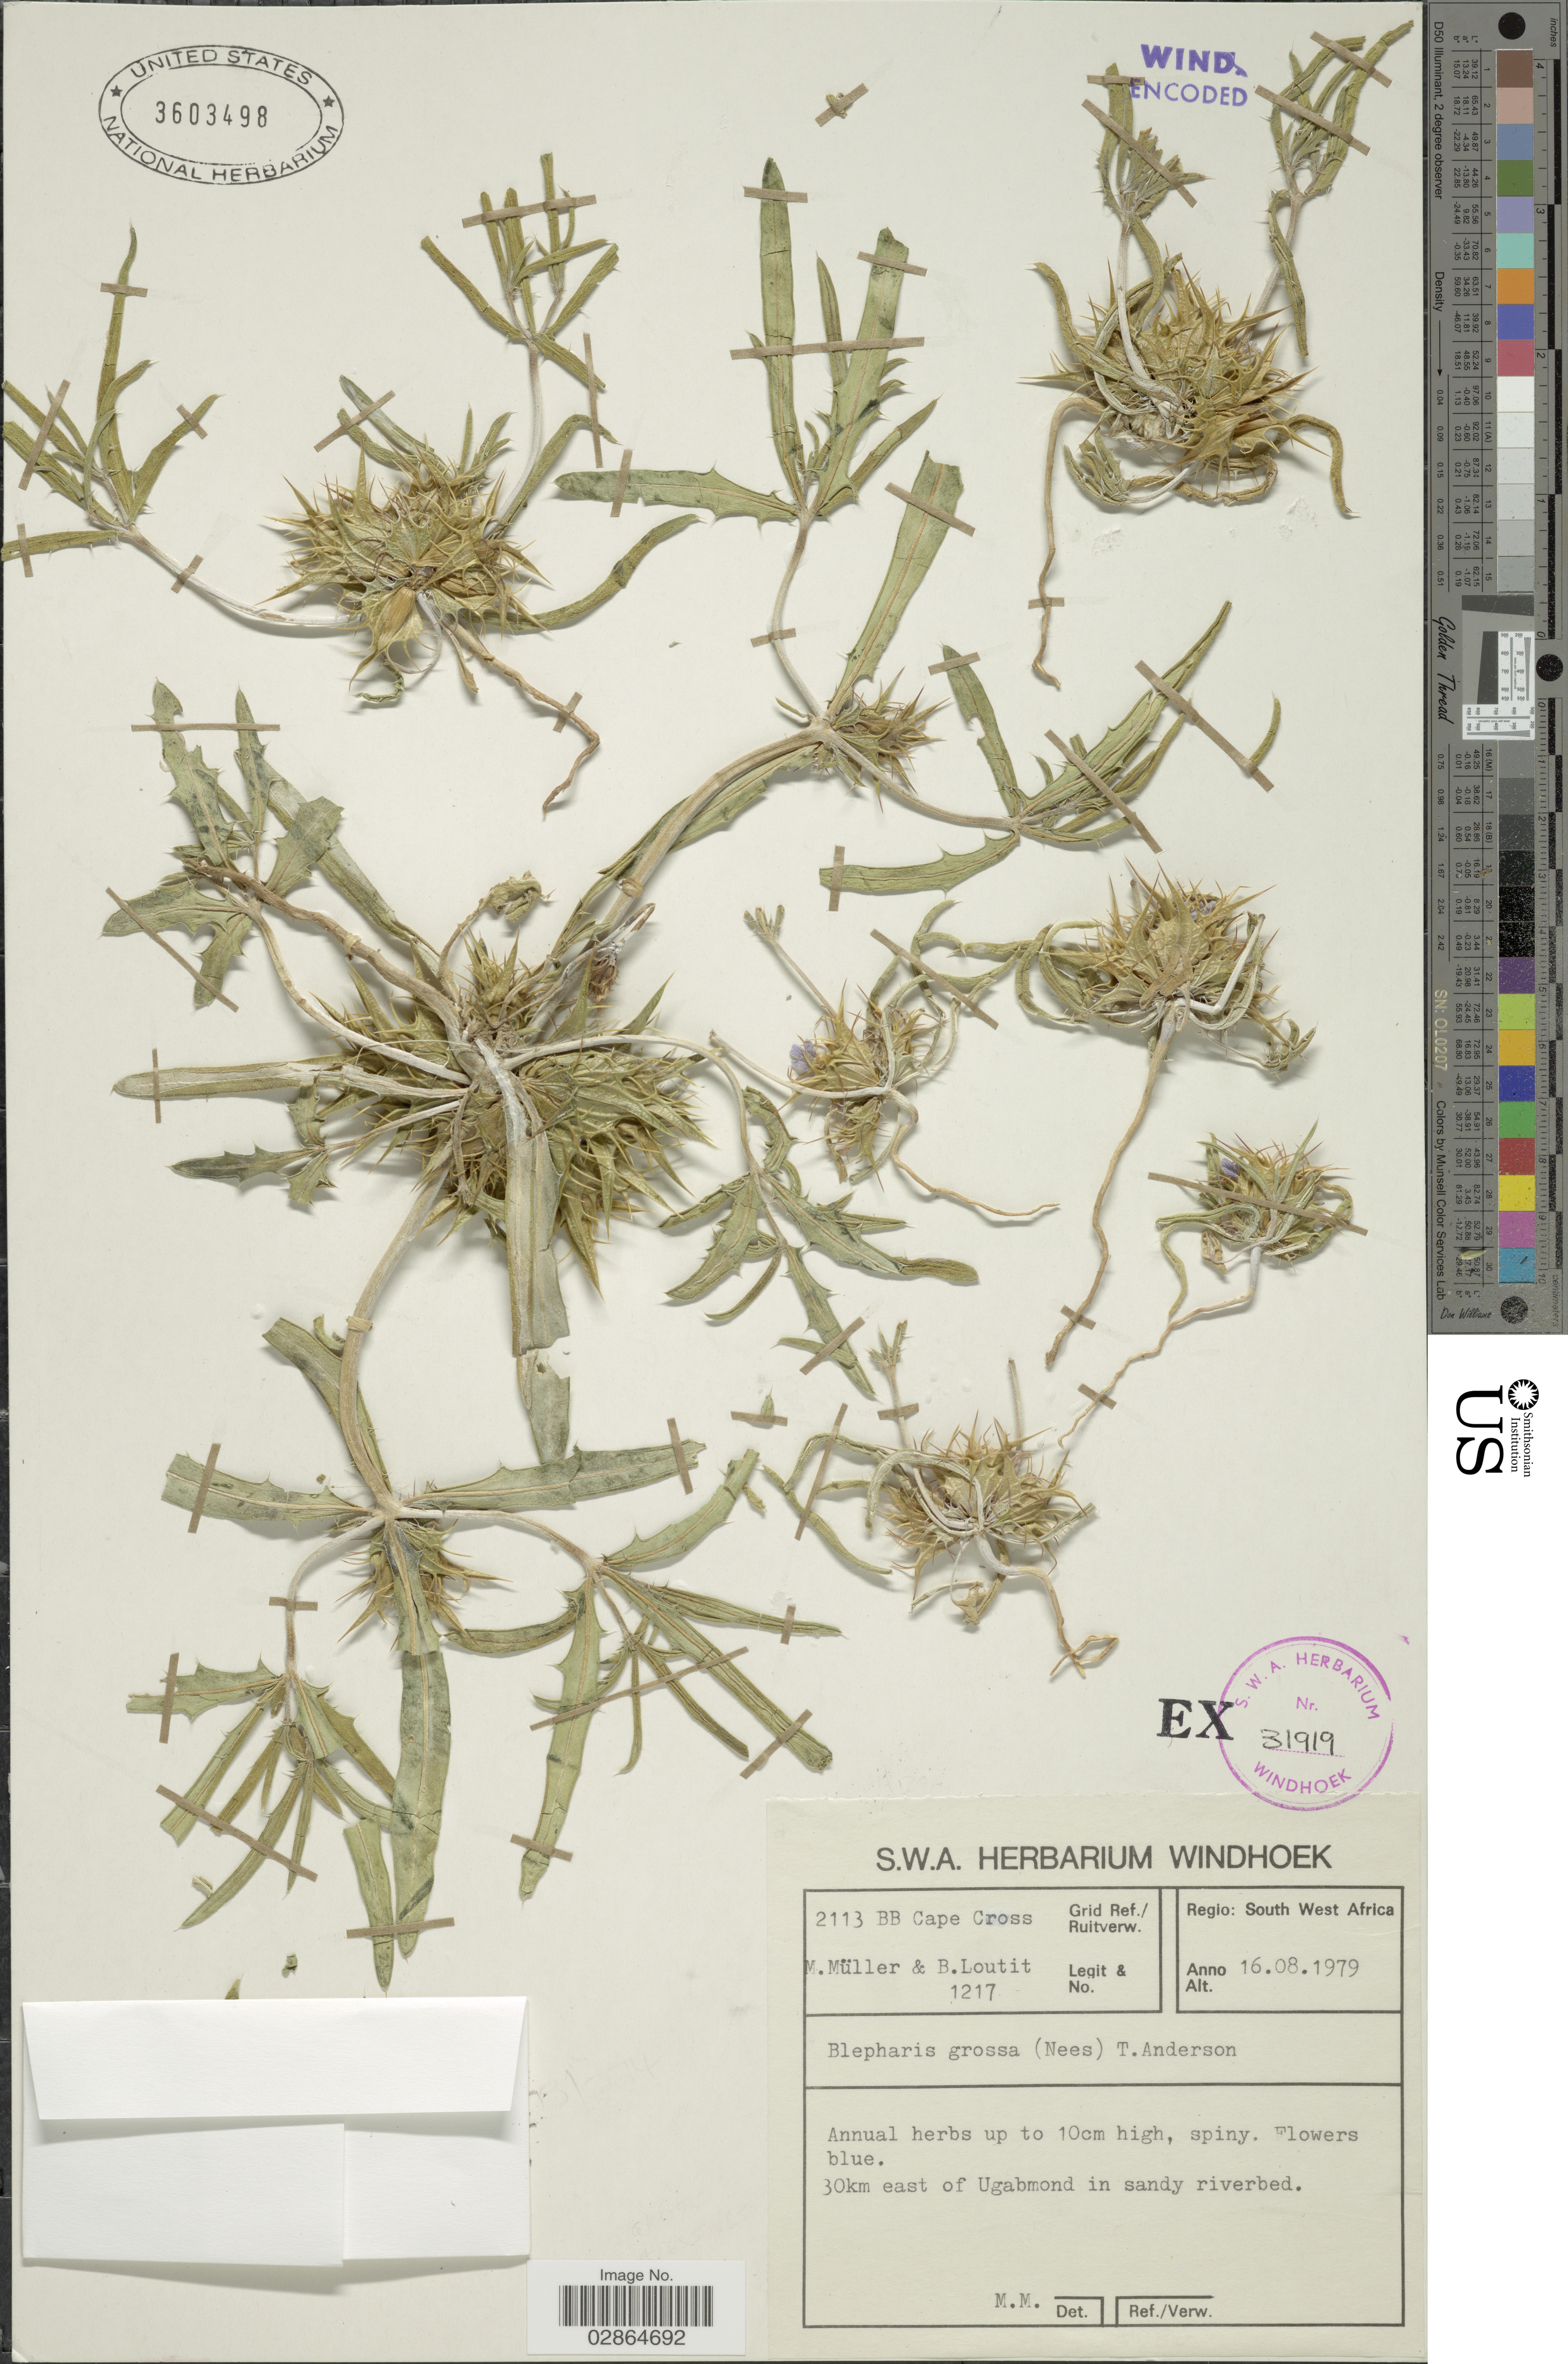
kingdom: Plantae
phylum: Tracheophyta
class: Magnoliopsida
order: Lamiales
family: Acanthaceae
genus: Blepharis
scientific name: Blepharis grossa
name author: (Nees) T. Anderson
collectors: M. Müller & B. Loutit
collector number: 1217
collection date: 1979-08-16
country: Namibia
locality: Regio: South West Africa, Grid Ref./Ruitverw. 2113 BB Cape Cross, 30km east of Ugabmond in sandy riverbed.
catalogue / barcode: US 3603498